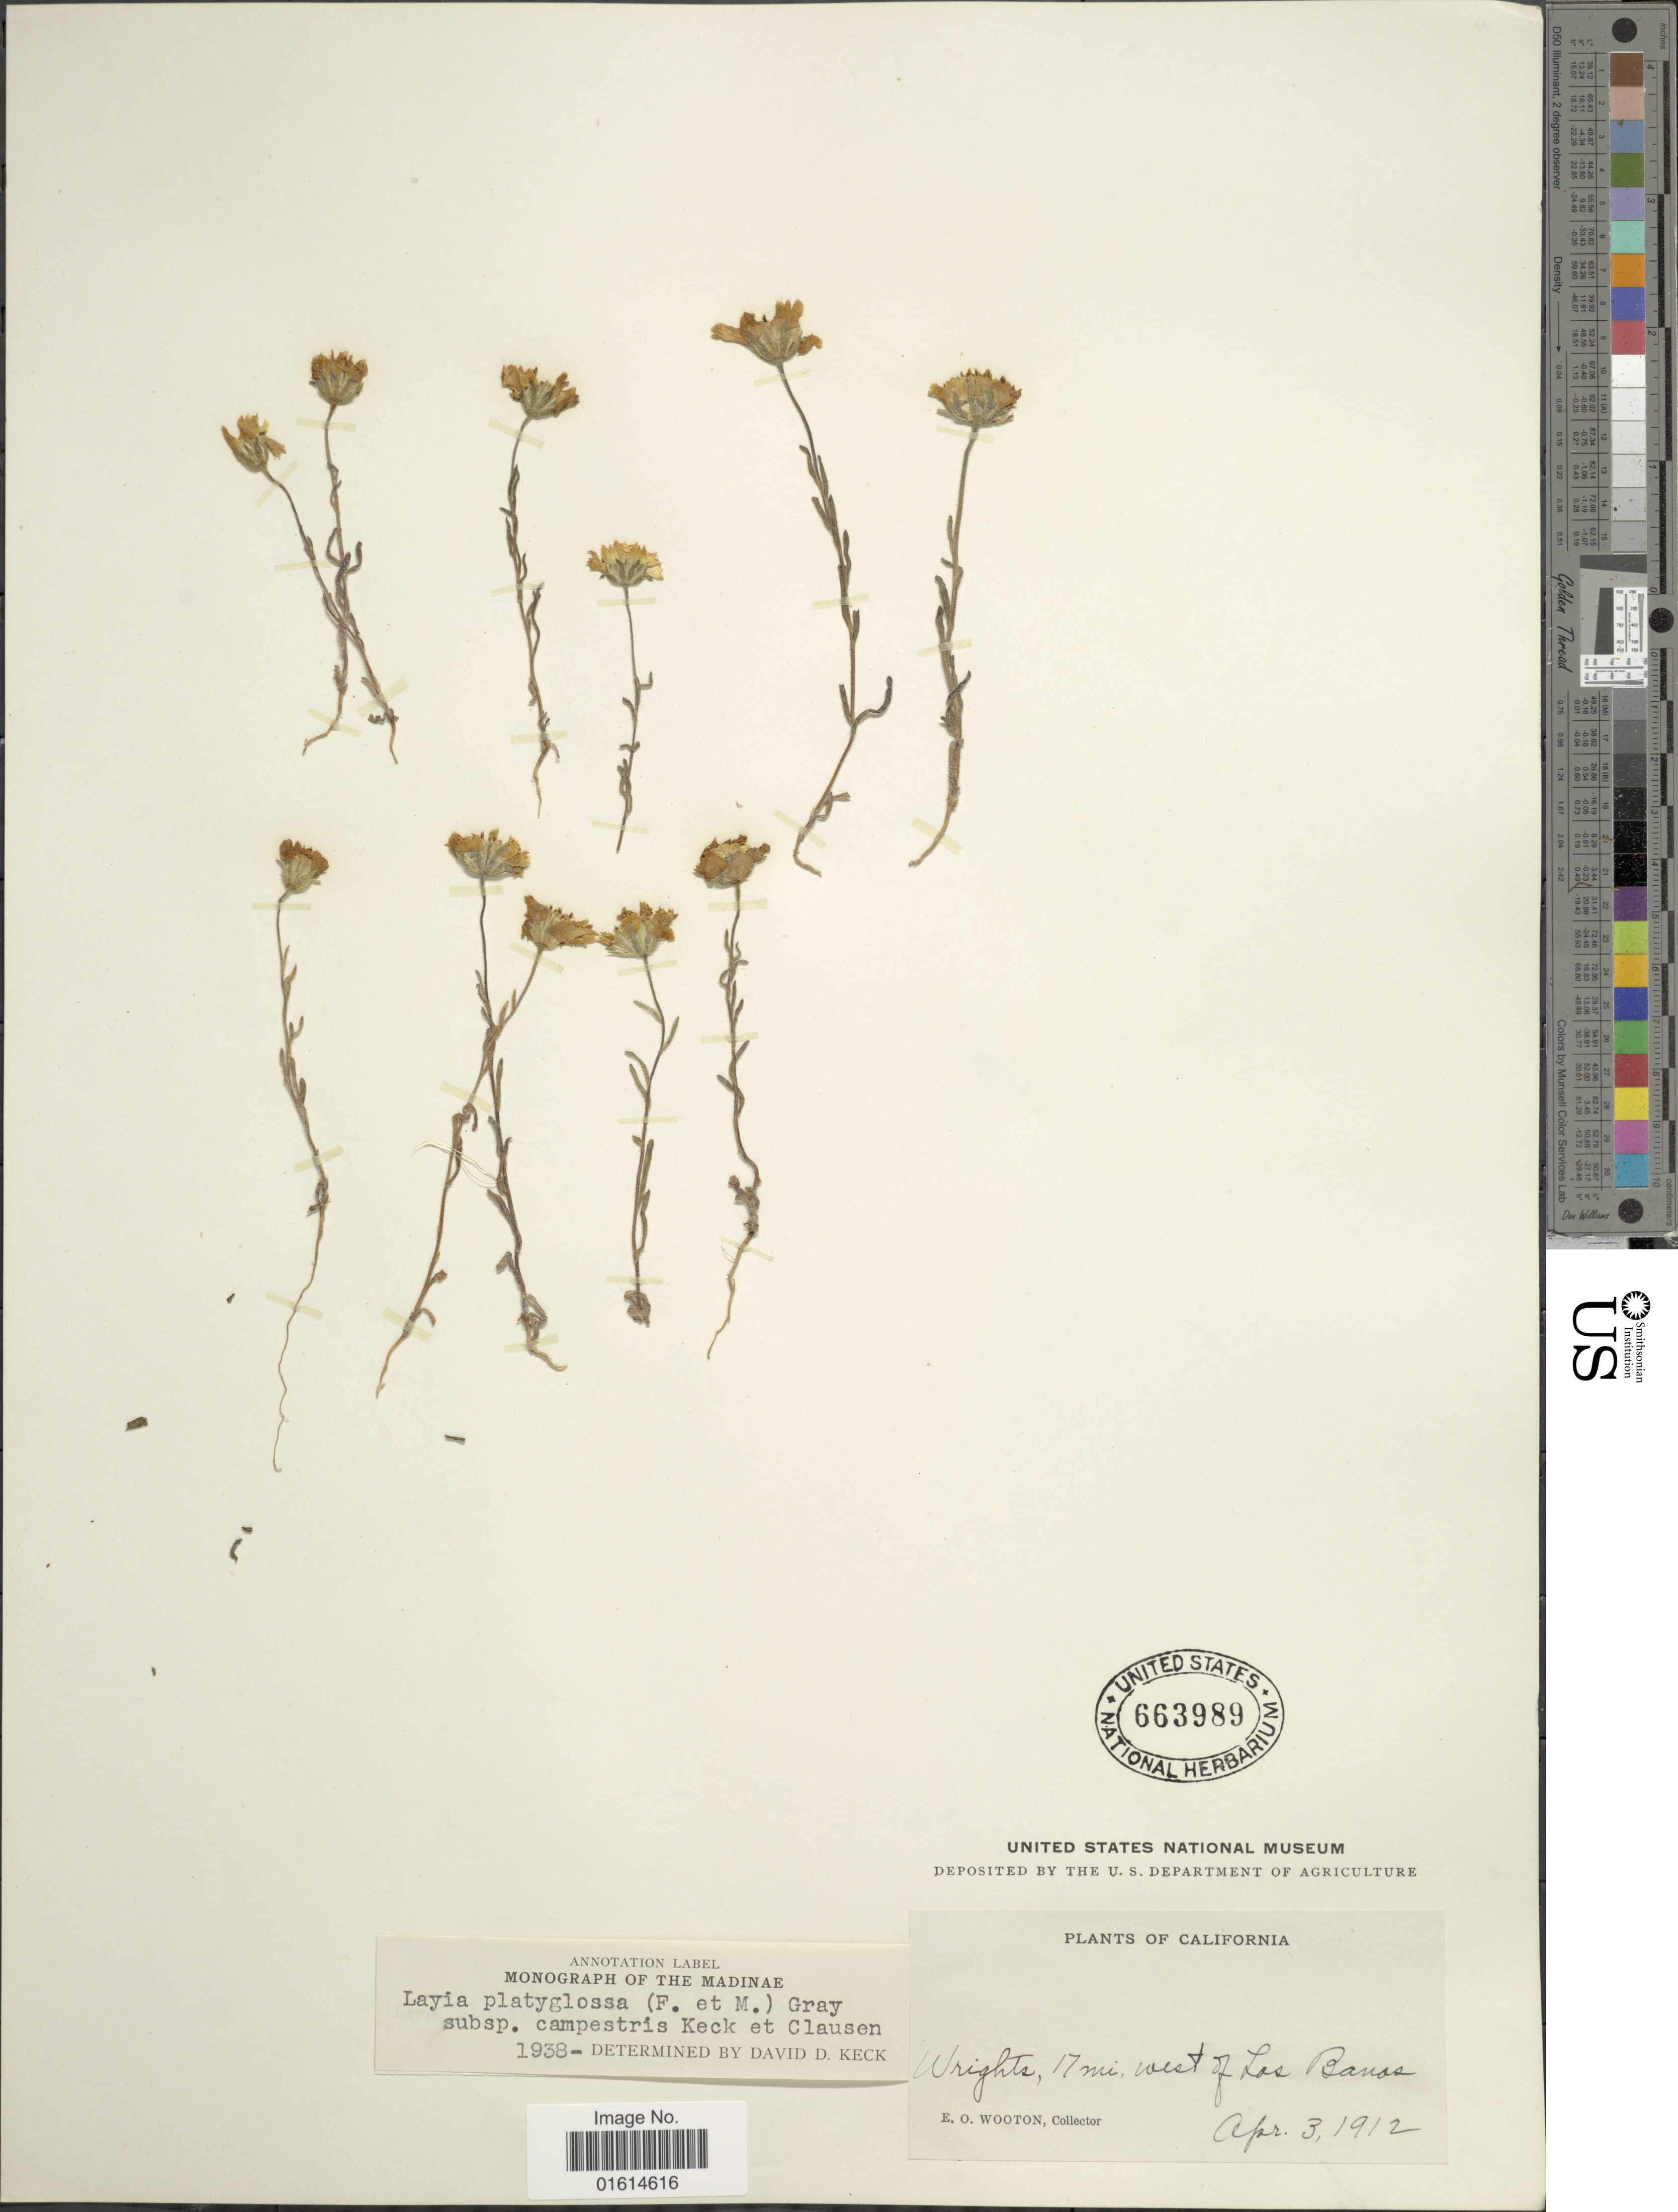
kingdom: Plantae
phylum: Tracheophyta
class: Magnoliopsida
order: Asterales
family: Asteraceae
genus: Layia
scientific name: Layia platyglossa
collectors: E. O. Wooton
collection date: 1912-04-03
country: United States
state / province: California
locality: Wrights, 17 mi. west of Los Banos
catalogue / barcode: US 663989